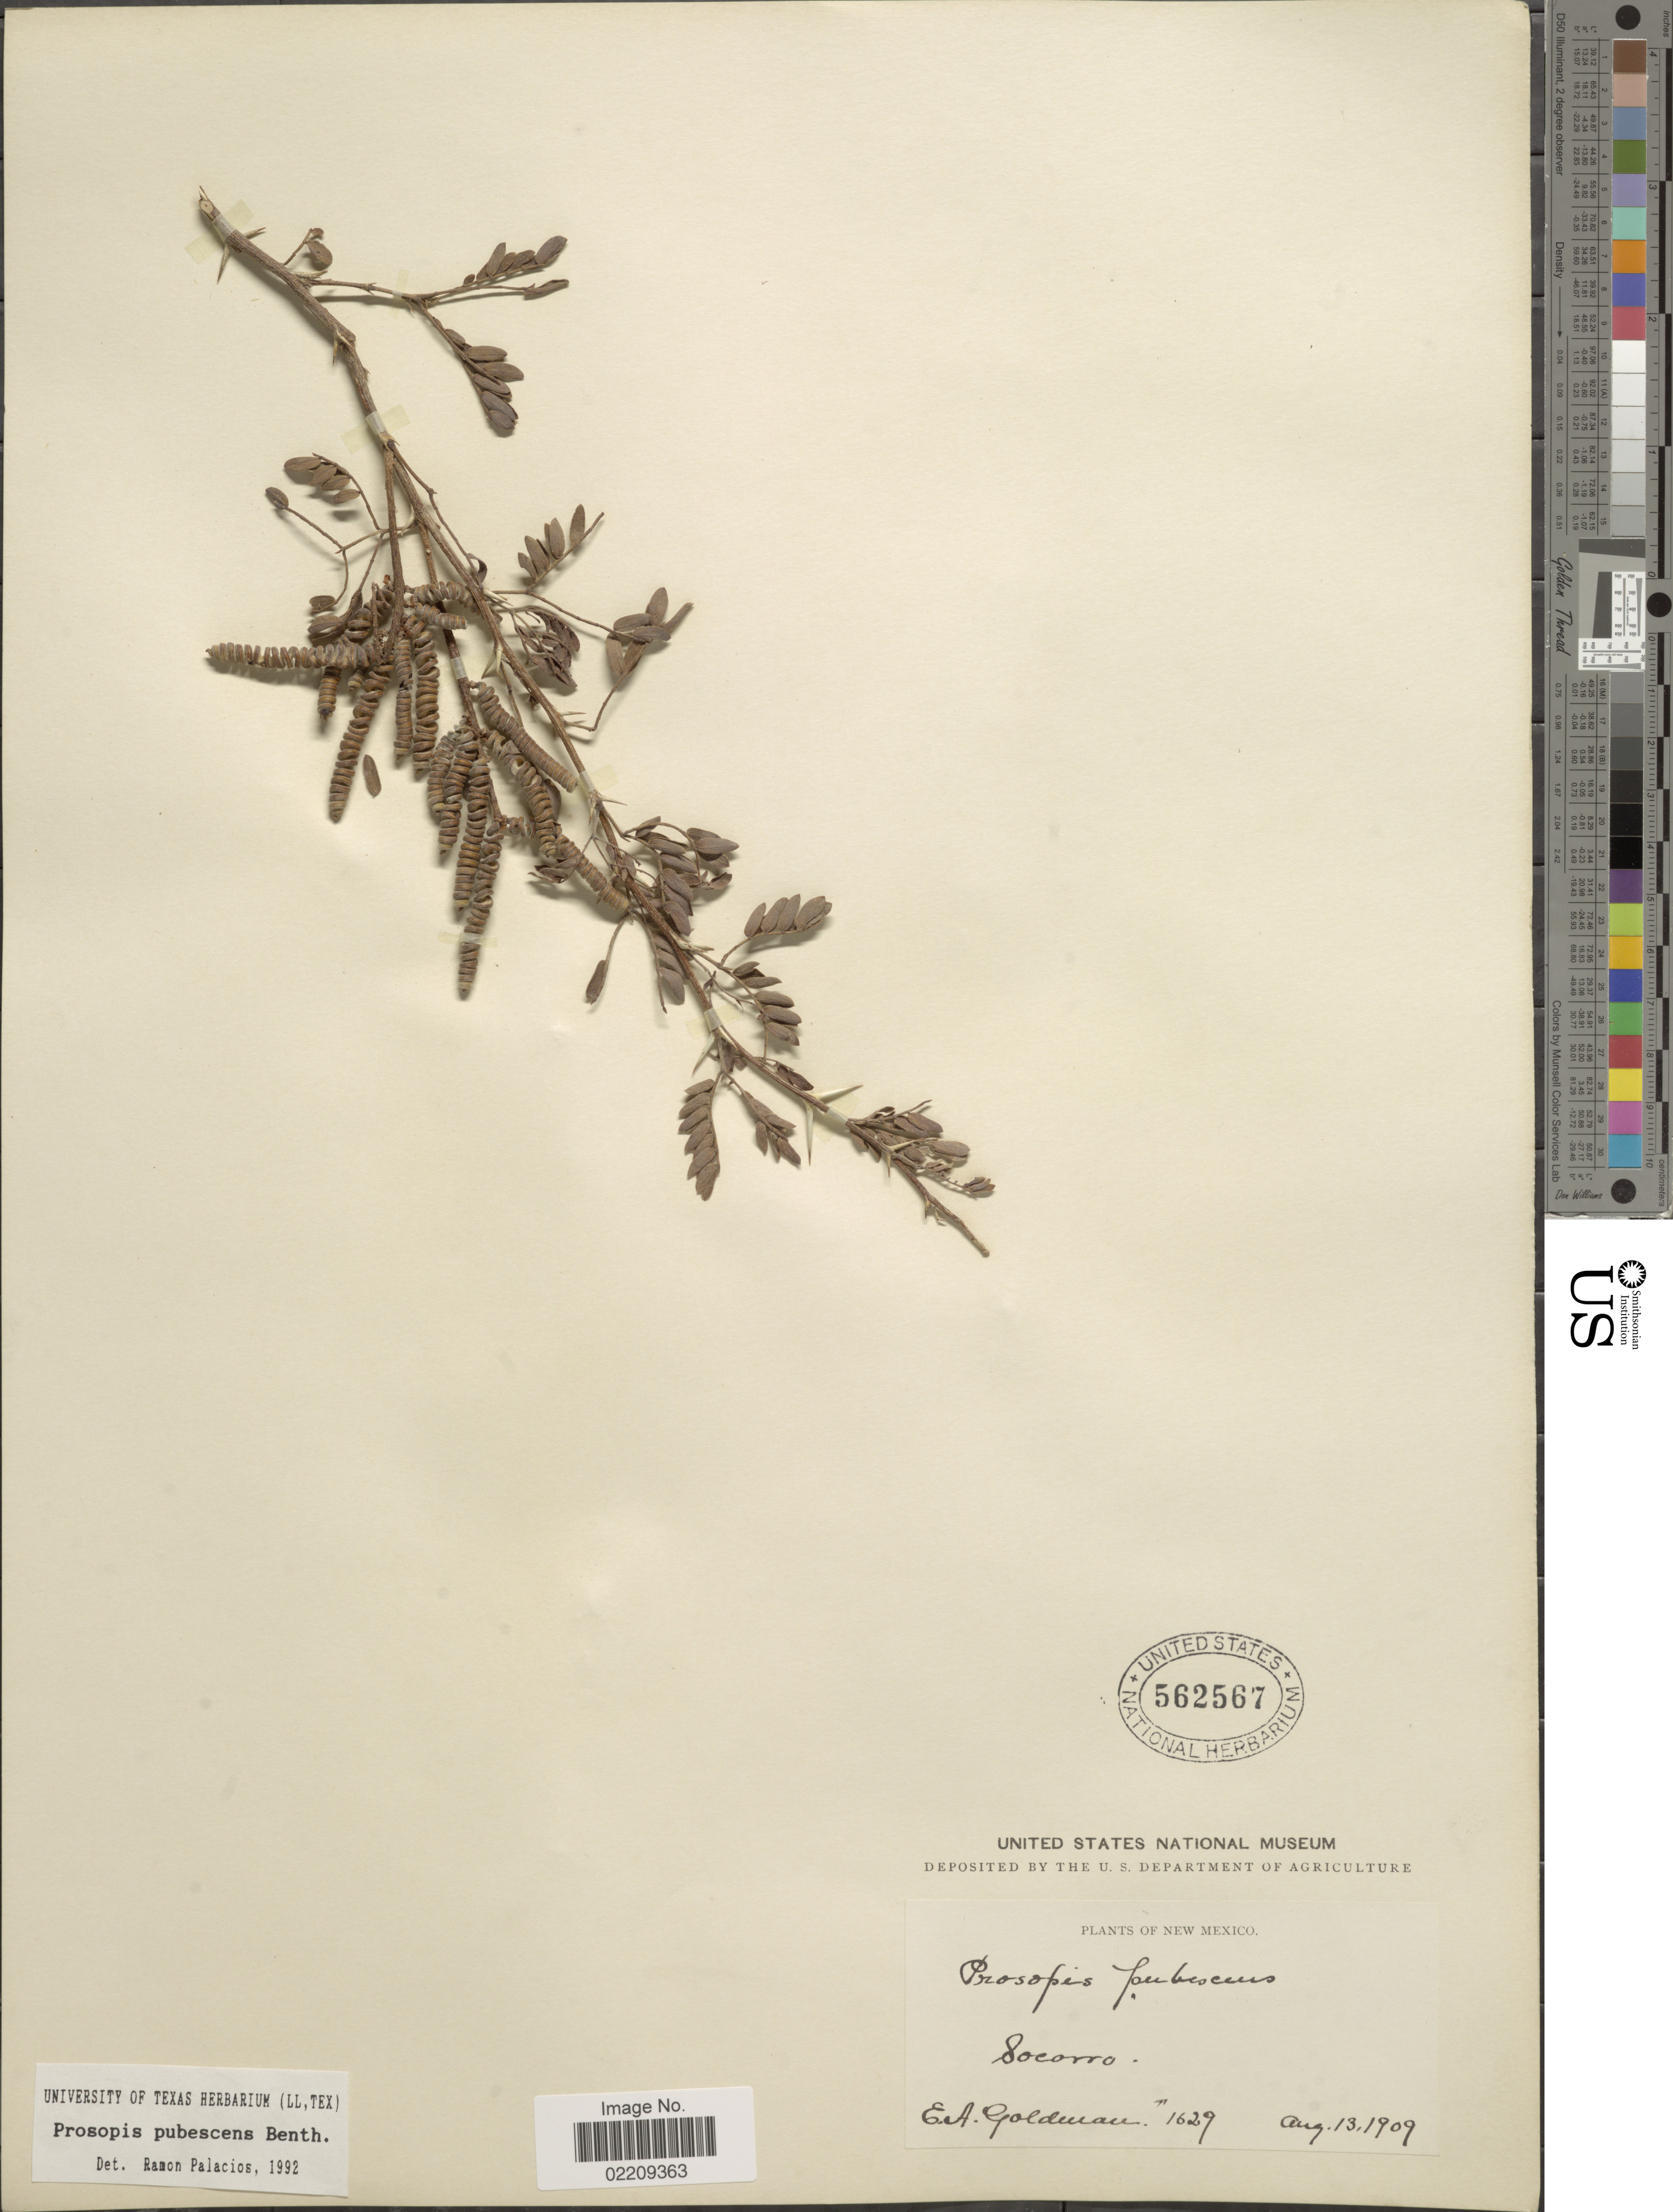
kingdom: Plantae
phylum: Tracheophyta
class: Magnoliopsida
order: Fabales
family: Fabaceae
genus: Strombocarpa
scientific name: Strombocarpa pubescens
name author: (Benth.) A. Gray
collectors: E. A. Goldman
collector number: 1629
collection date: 1909-08-13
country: Mexico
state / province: Colima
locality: Socorro [unsure placement], New Mexico [unsure placement].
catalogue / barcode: US 562567